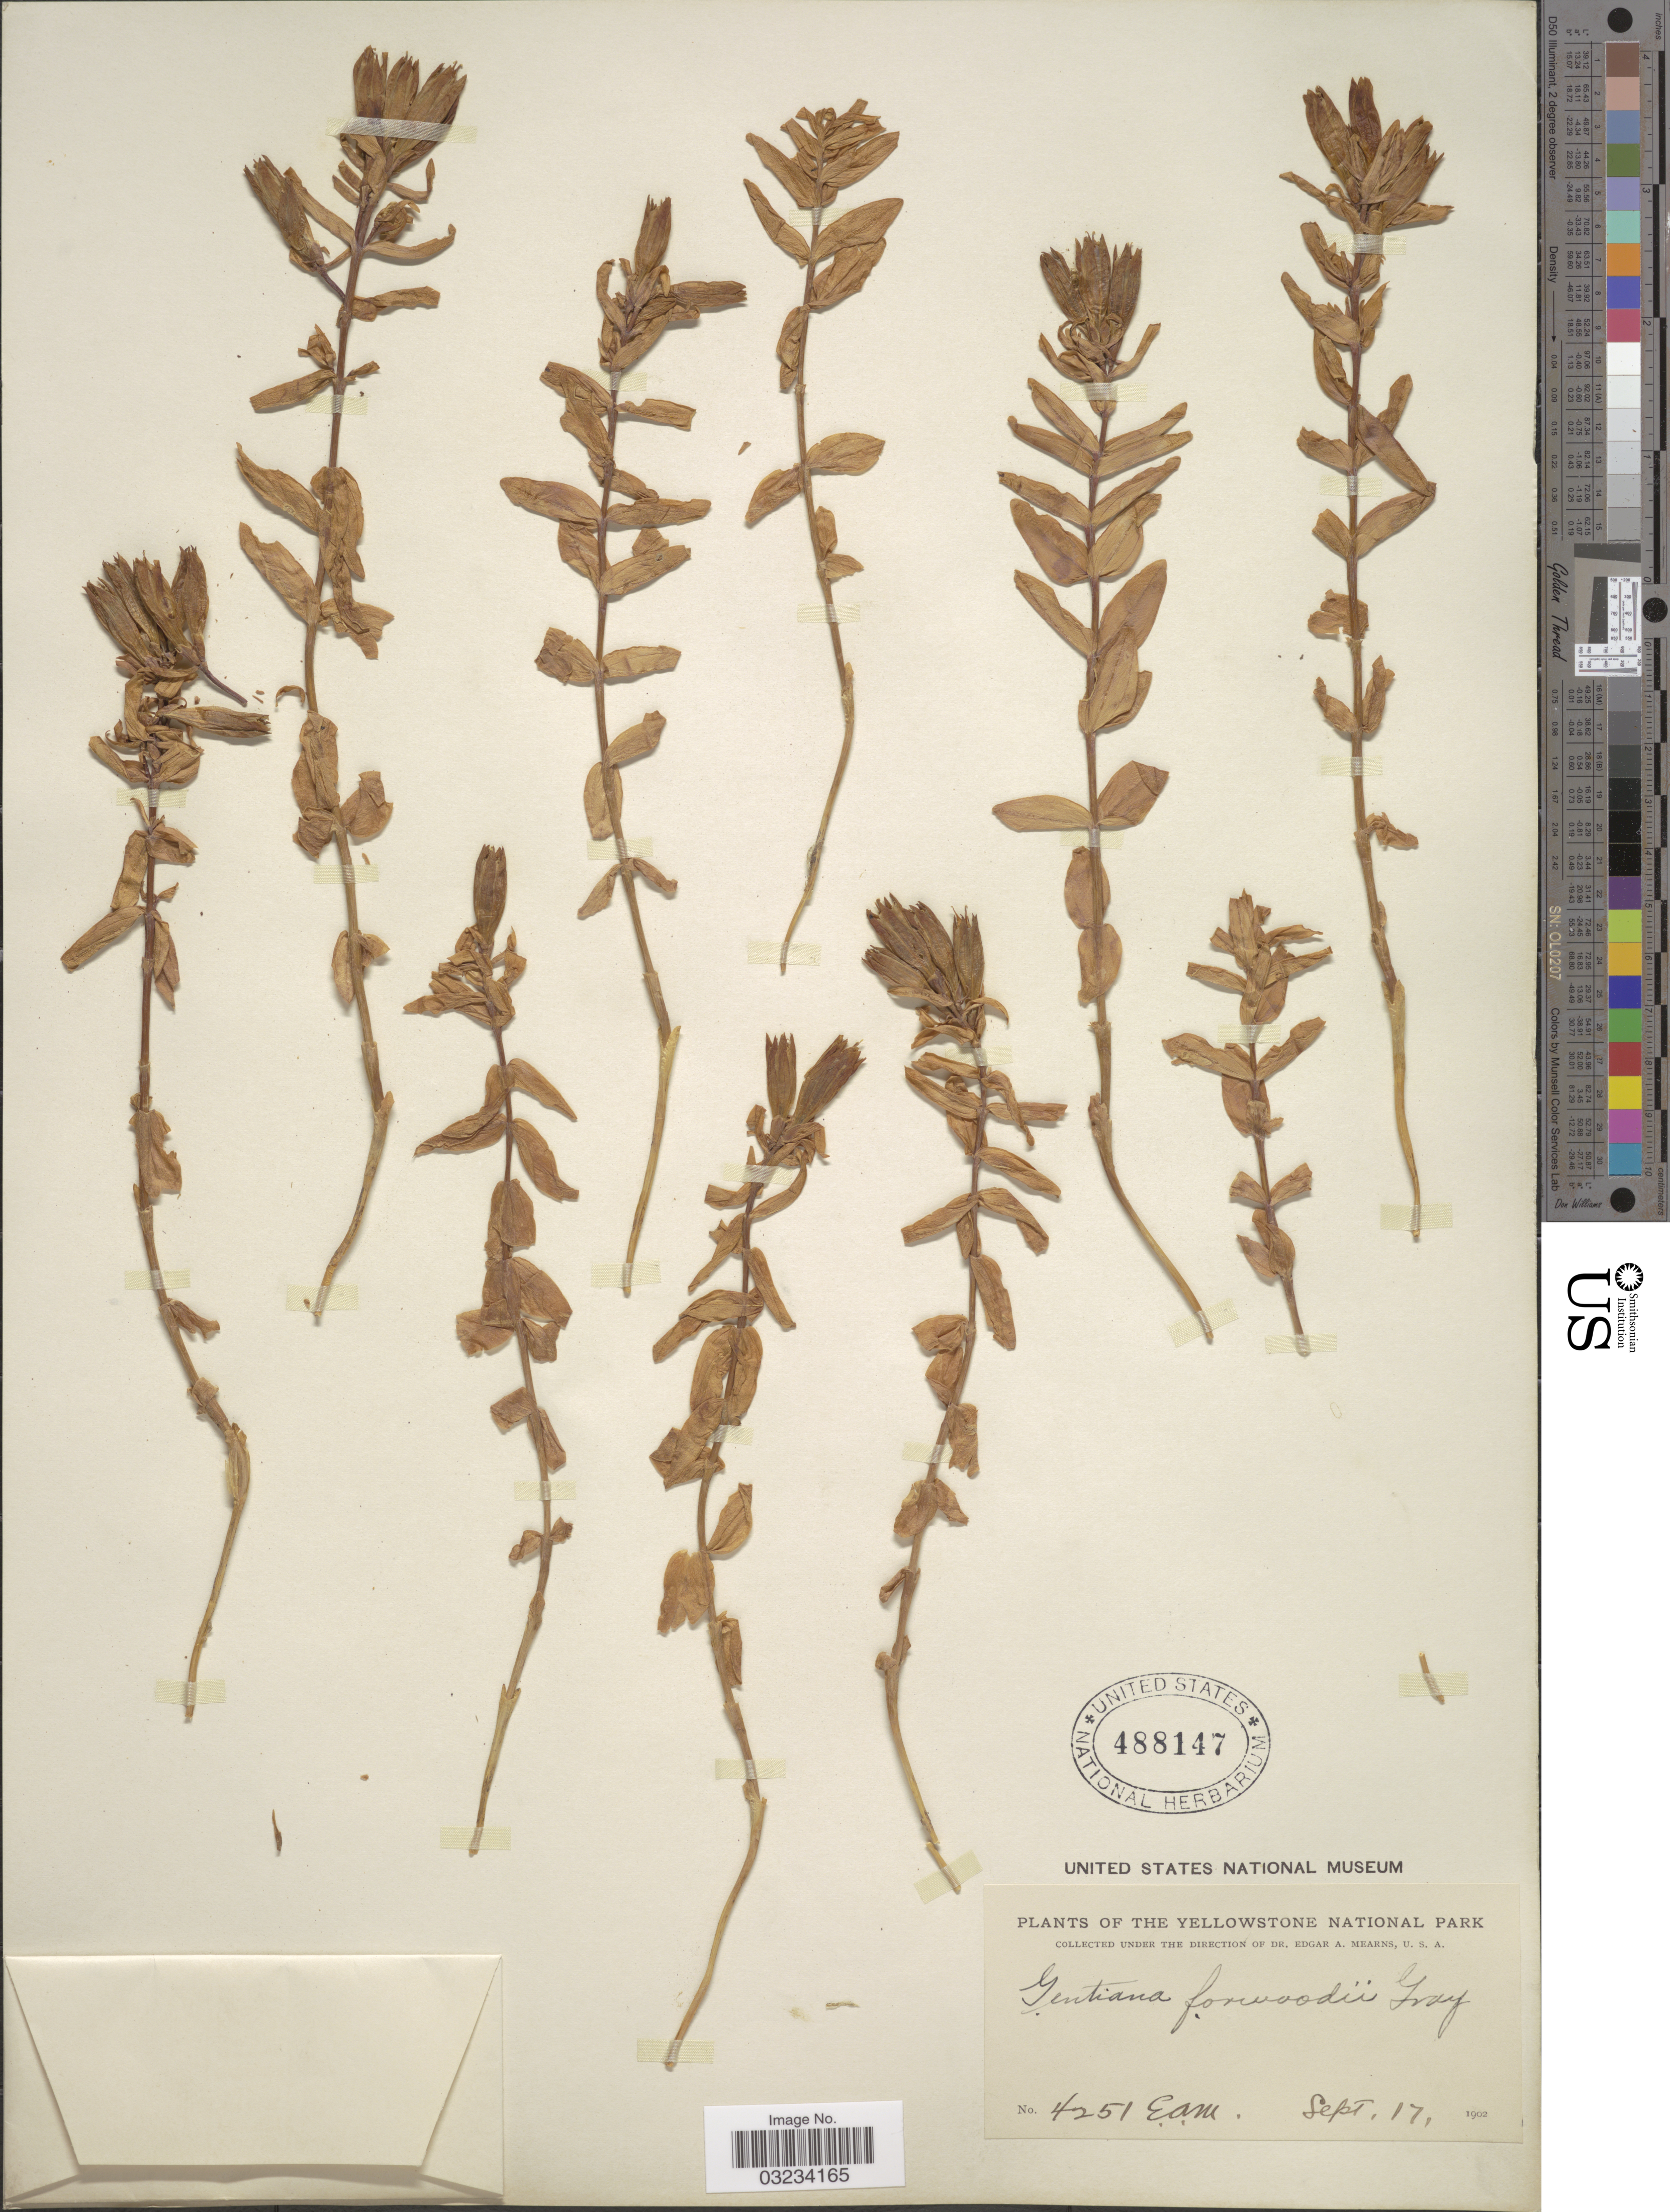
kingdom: Plantae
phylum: Tracheophyta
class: Magnoliopsida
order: Gentianales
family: Gentianaceae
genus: Gentiana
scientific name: Gentiana forwoodii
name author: A. Gray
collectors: E. A. Mearns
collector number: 4251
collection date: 1902-09-17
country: United States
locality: The Yellowstone National Park.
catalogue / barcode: US 488147